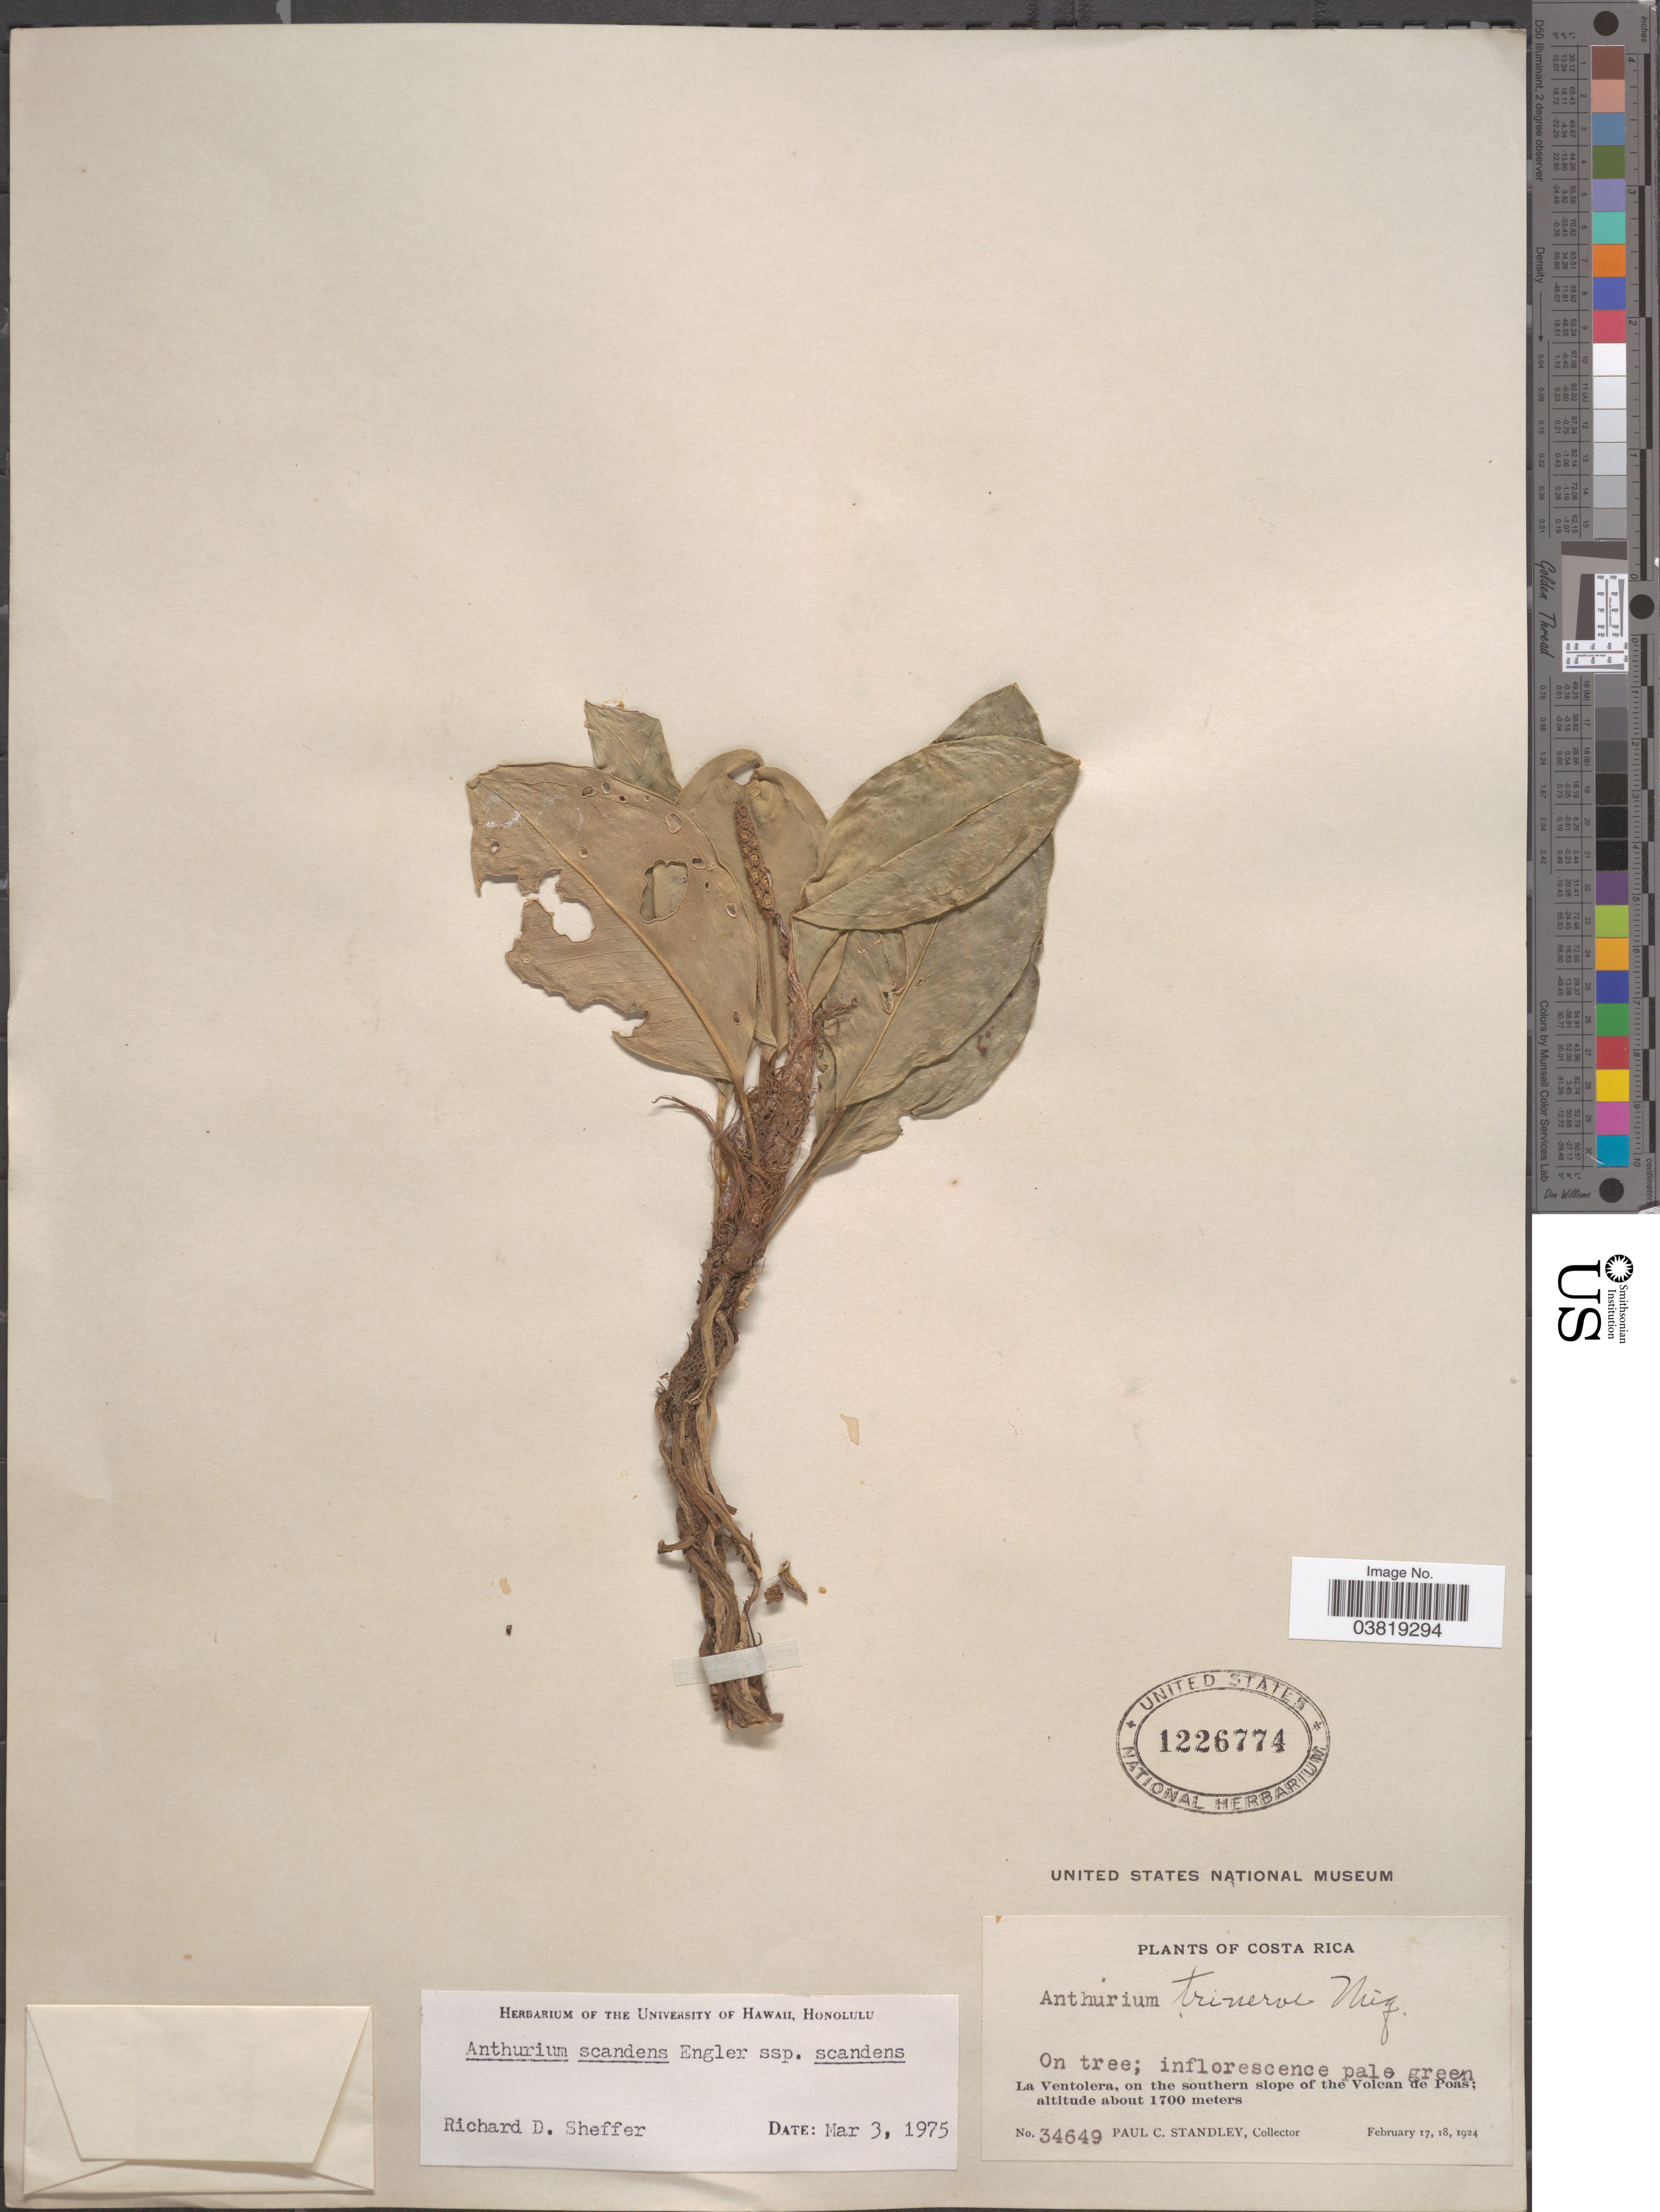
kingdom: Plantae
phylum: Tracheophyta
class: Liliopsida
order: Alismatales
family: Araceae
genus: Anthurium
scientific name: Anthurium scandens var. scandens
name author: (Aubl.) Engl.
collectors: P. C. Standley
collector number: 34649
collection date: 1924-02-17/1924-02-18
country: Costa Rica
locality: La Ventolera, on the southern slope of the Volcan de Poas.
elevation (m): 1700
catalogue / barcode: US 1226774